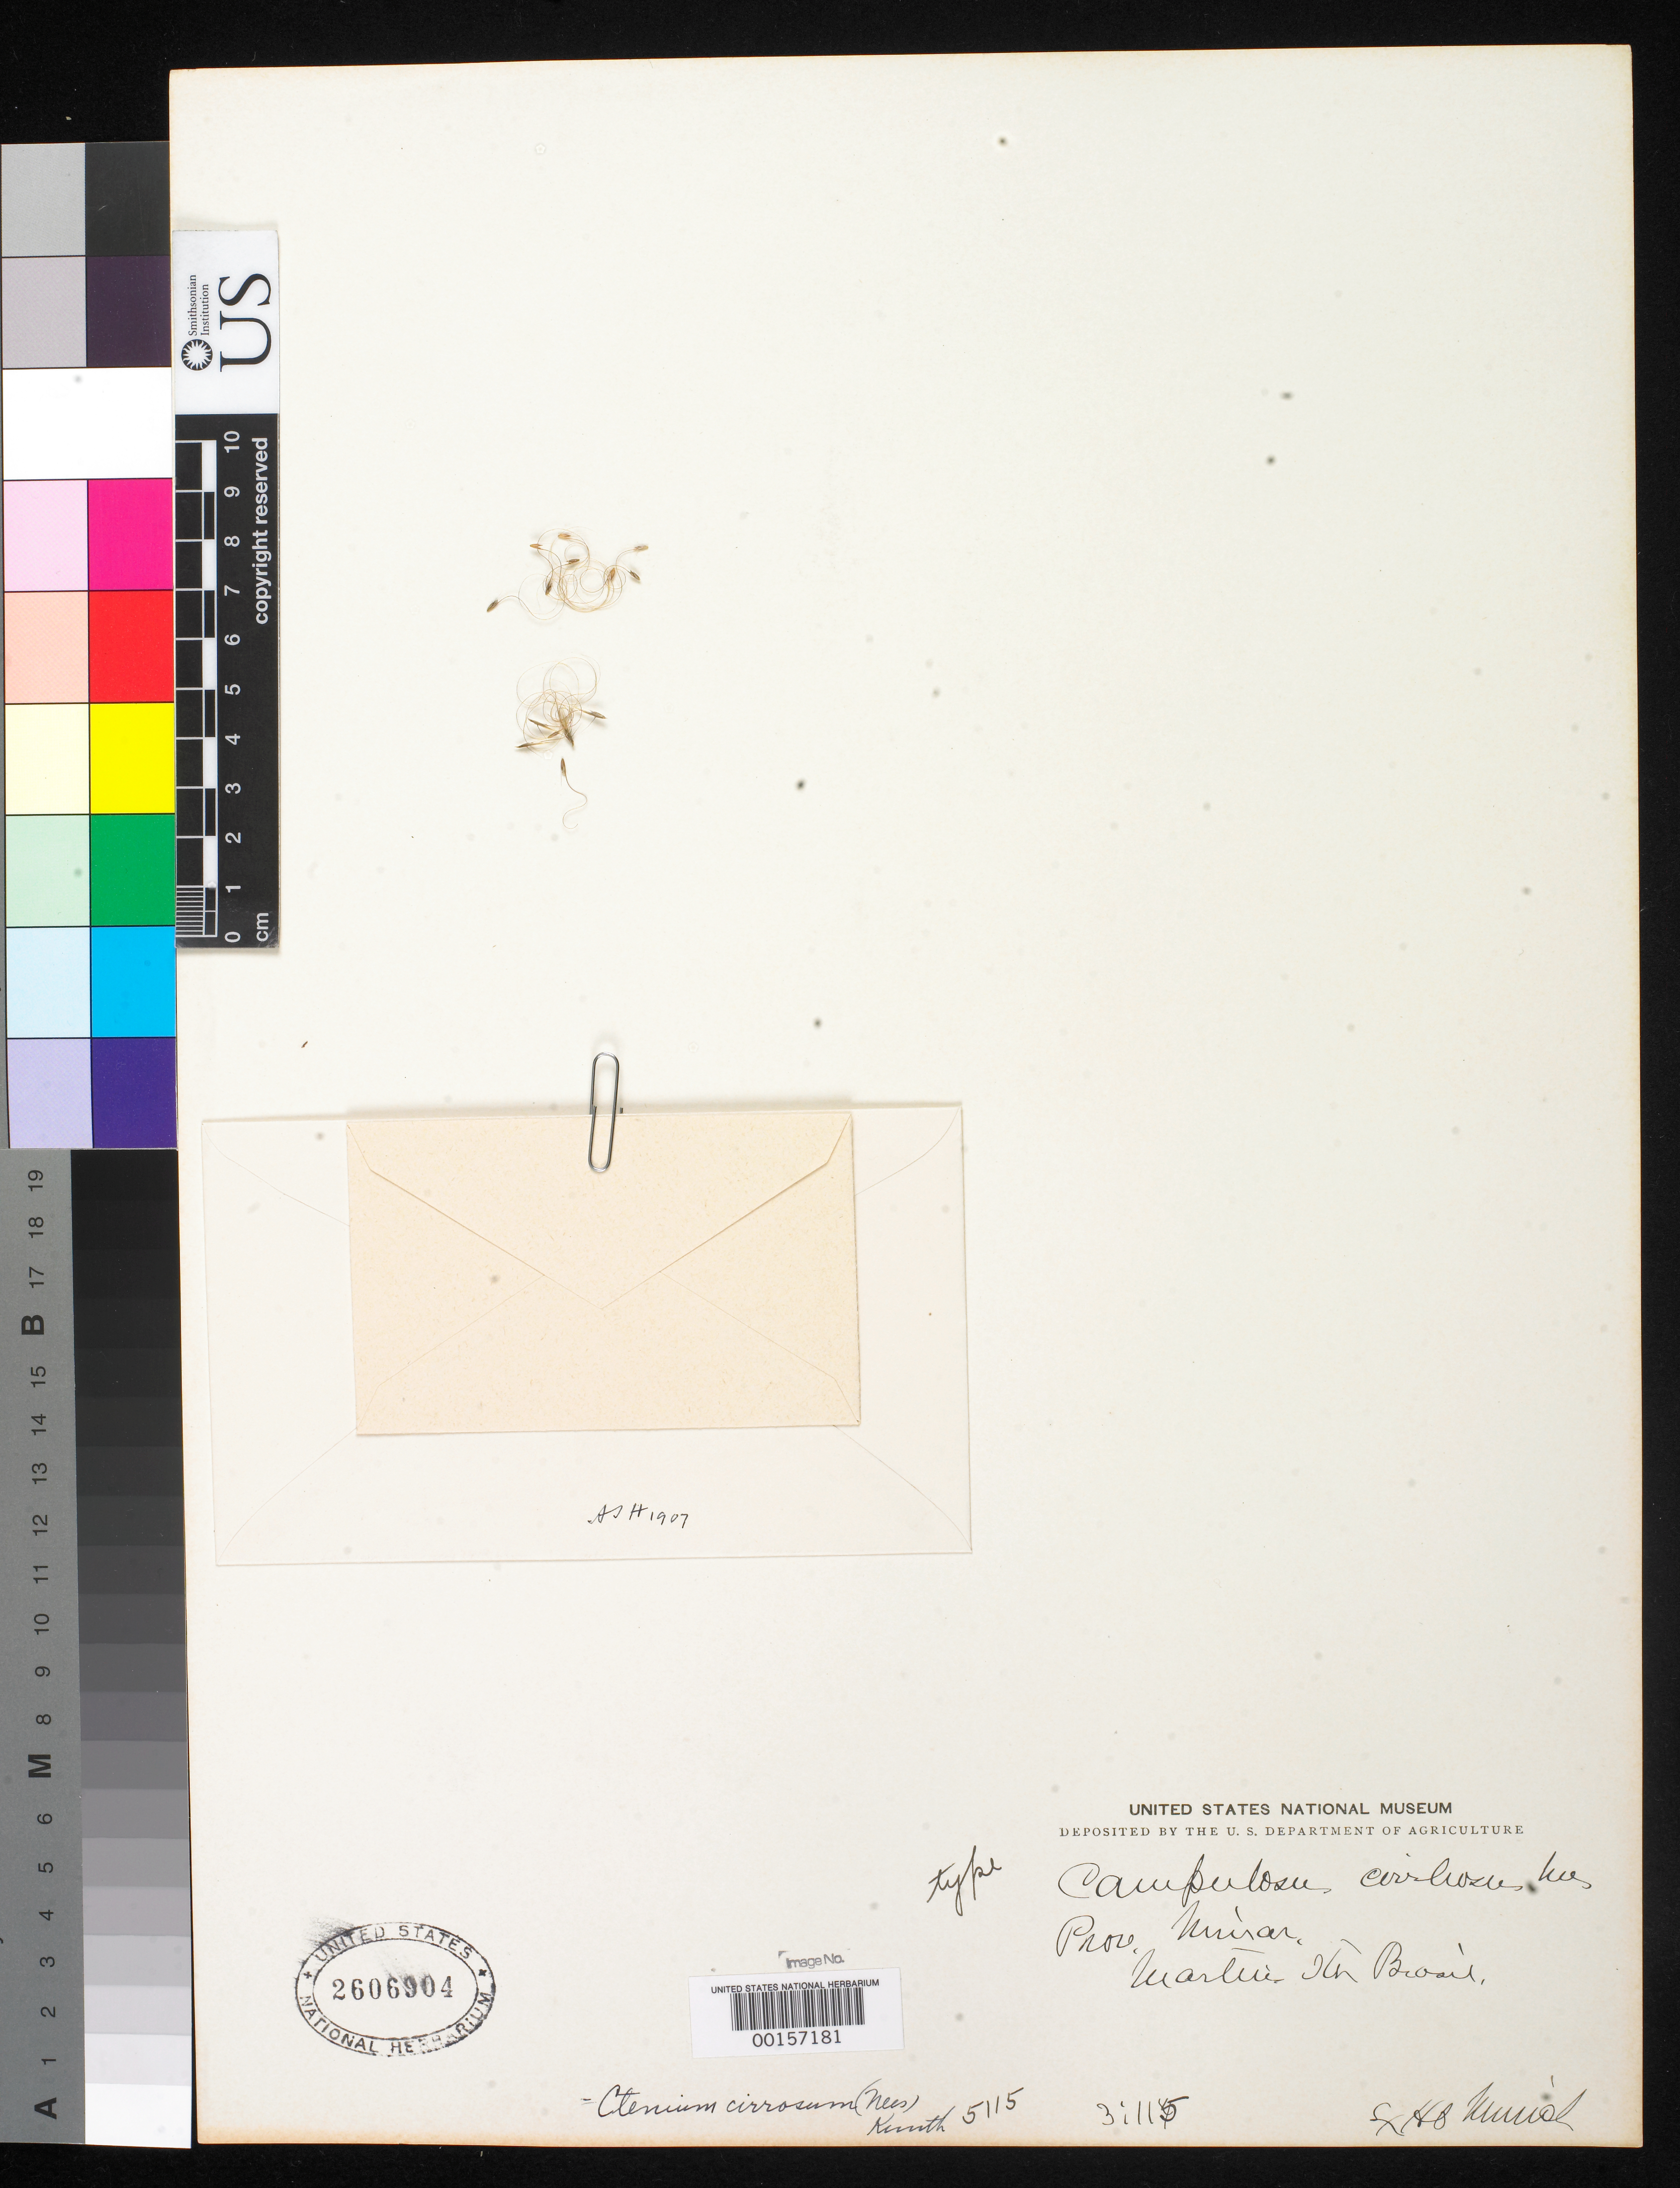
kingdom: Plantae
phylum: Tracheophyta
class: Liliopsida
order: Poales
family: Poaceae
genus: Campulosus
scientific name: Campulosus cirrosus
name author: Nees in Mart.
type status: Type Fragment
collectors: C. F. Martius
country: Brazil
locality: Minarum, between Villa Rica and Tejuco.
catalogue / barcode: US 2606904